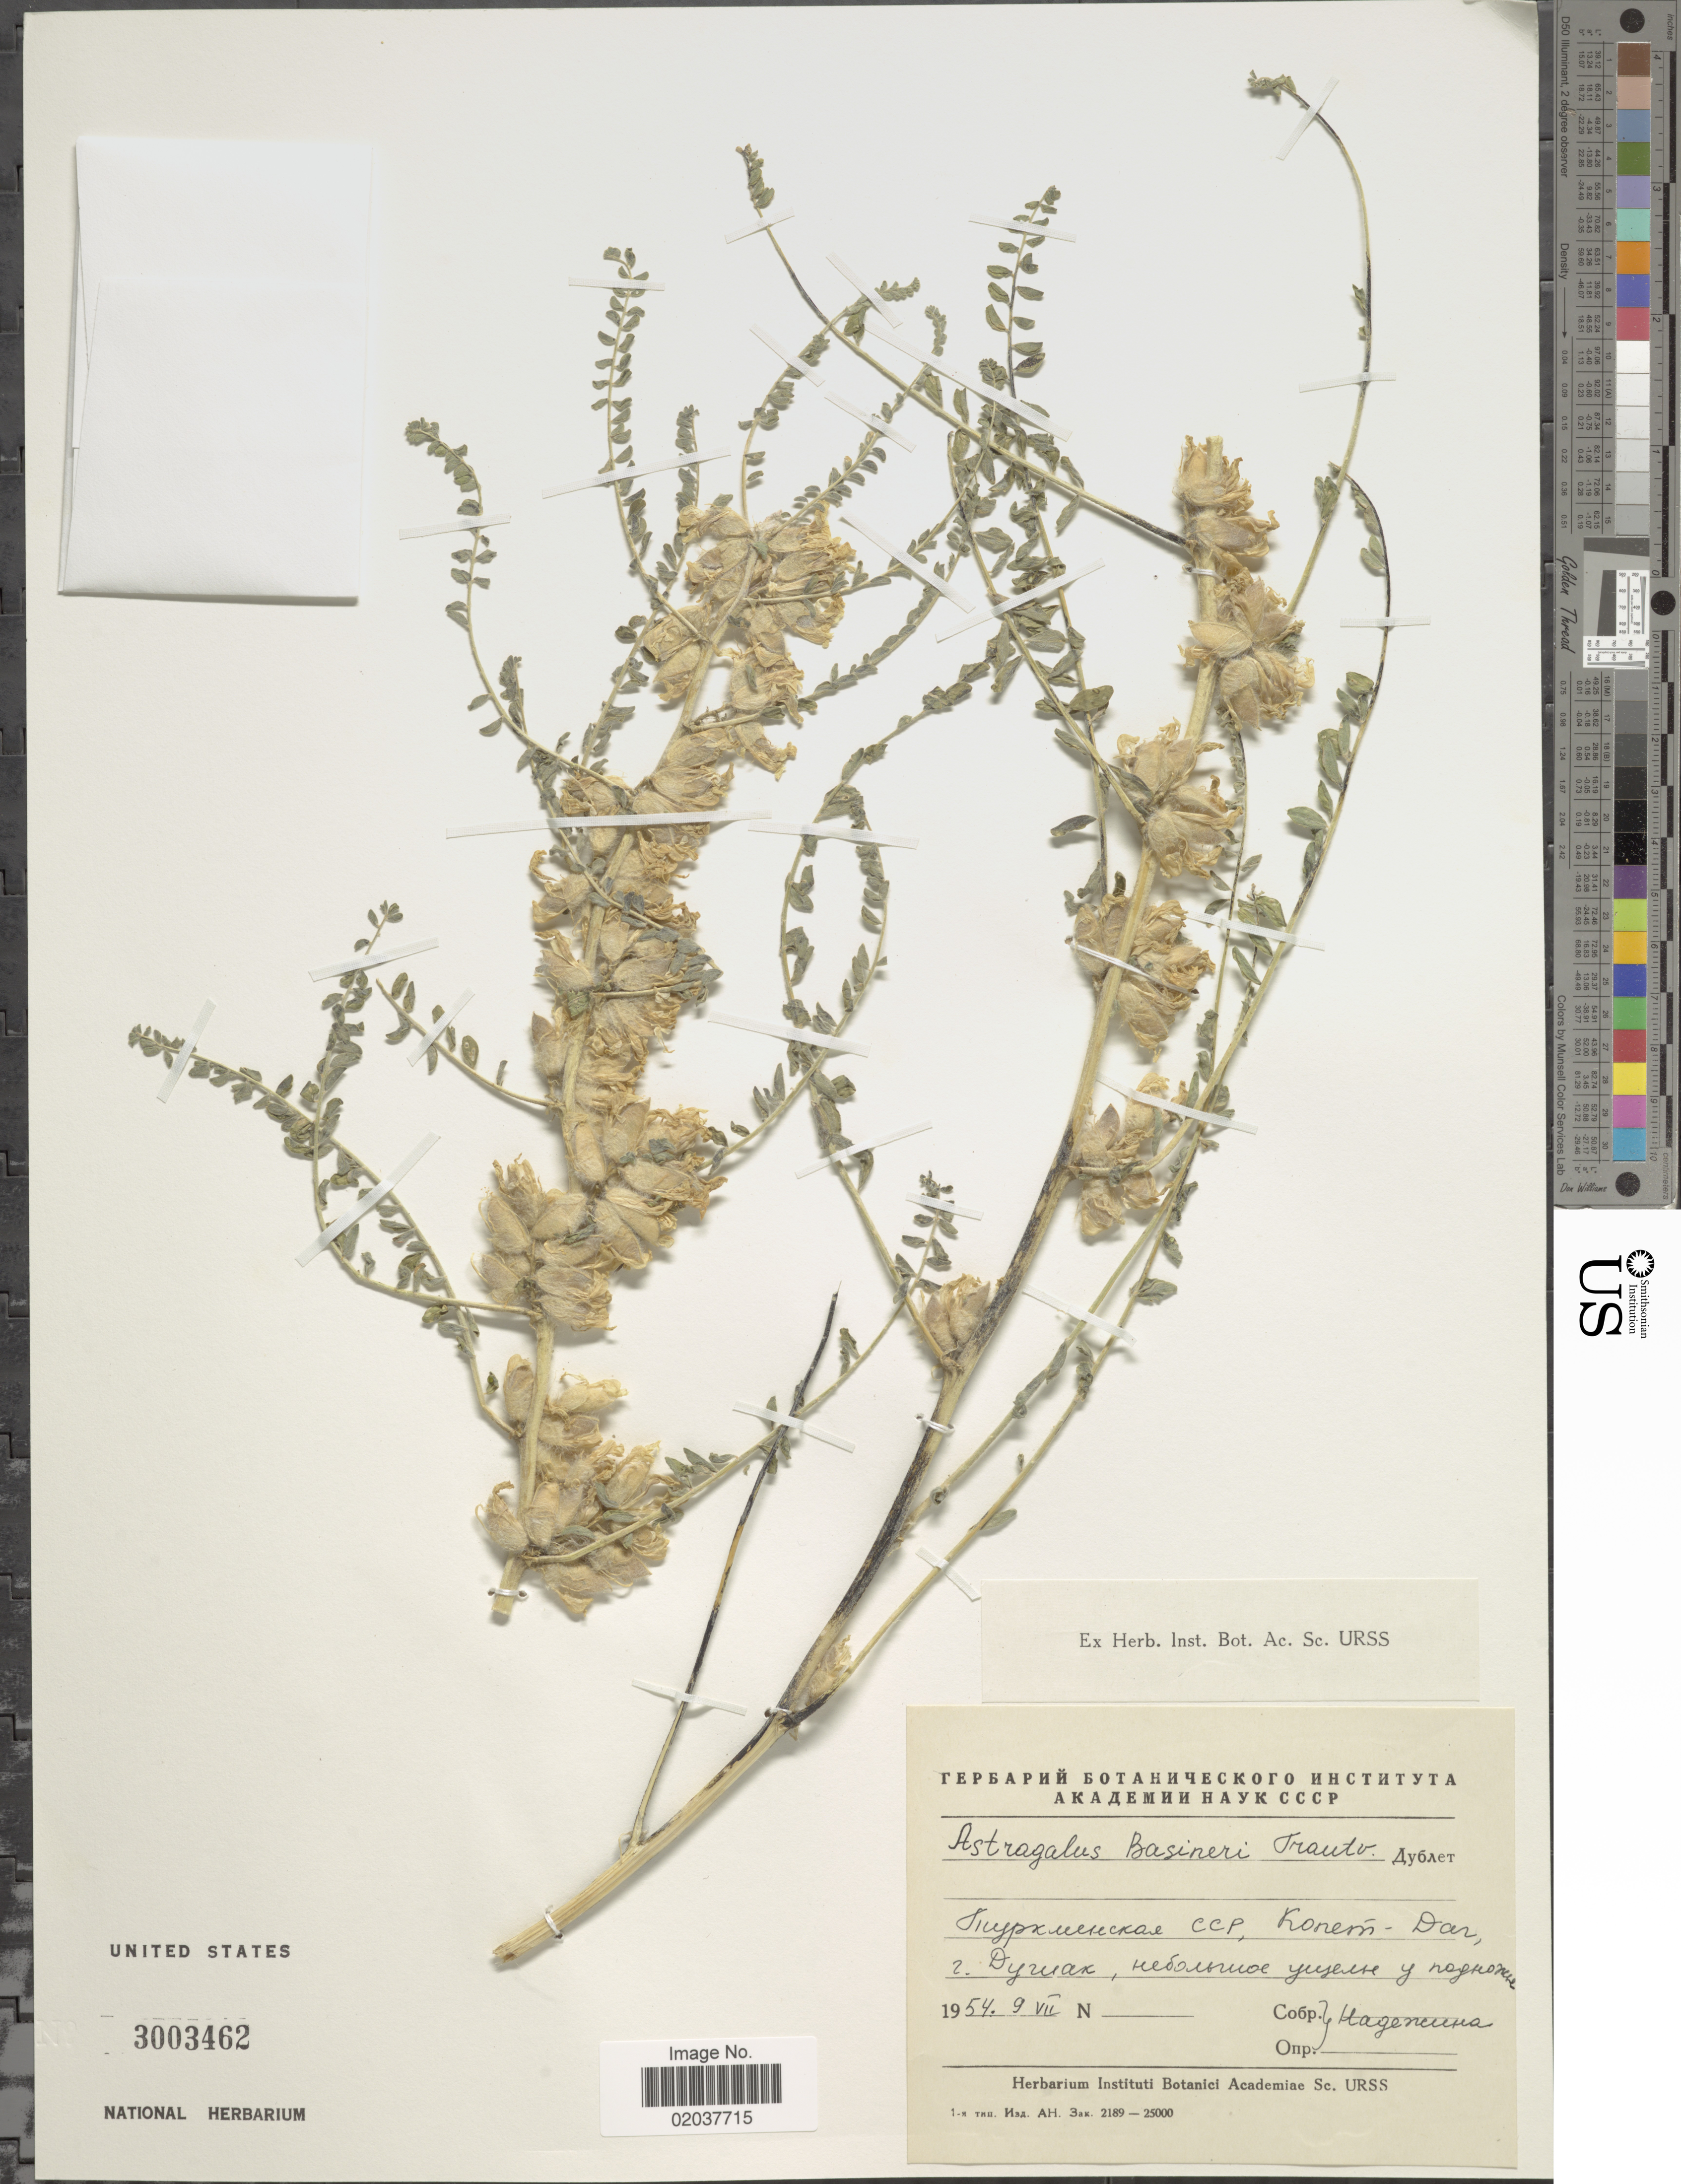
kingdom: Plantae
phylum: Tracheophyta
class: Magnoliopsida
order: Fabales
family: Fabaceae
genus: Astragalus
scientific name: Astragalus basineri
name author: Trautv.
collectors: Nadezhdina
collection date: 1954-07-09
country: Turkmenistan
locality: Kopet Dag Mountain Range, Dushak Mountain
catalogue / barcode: US 3003462